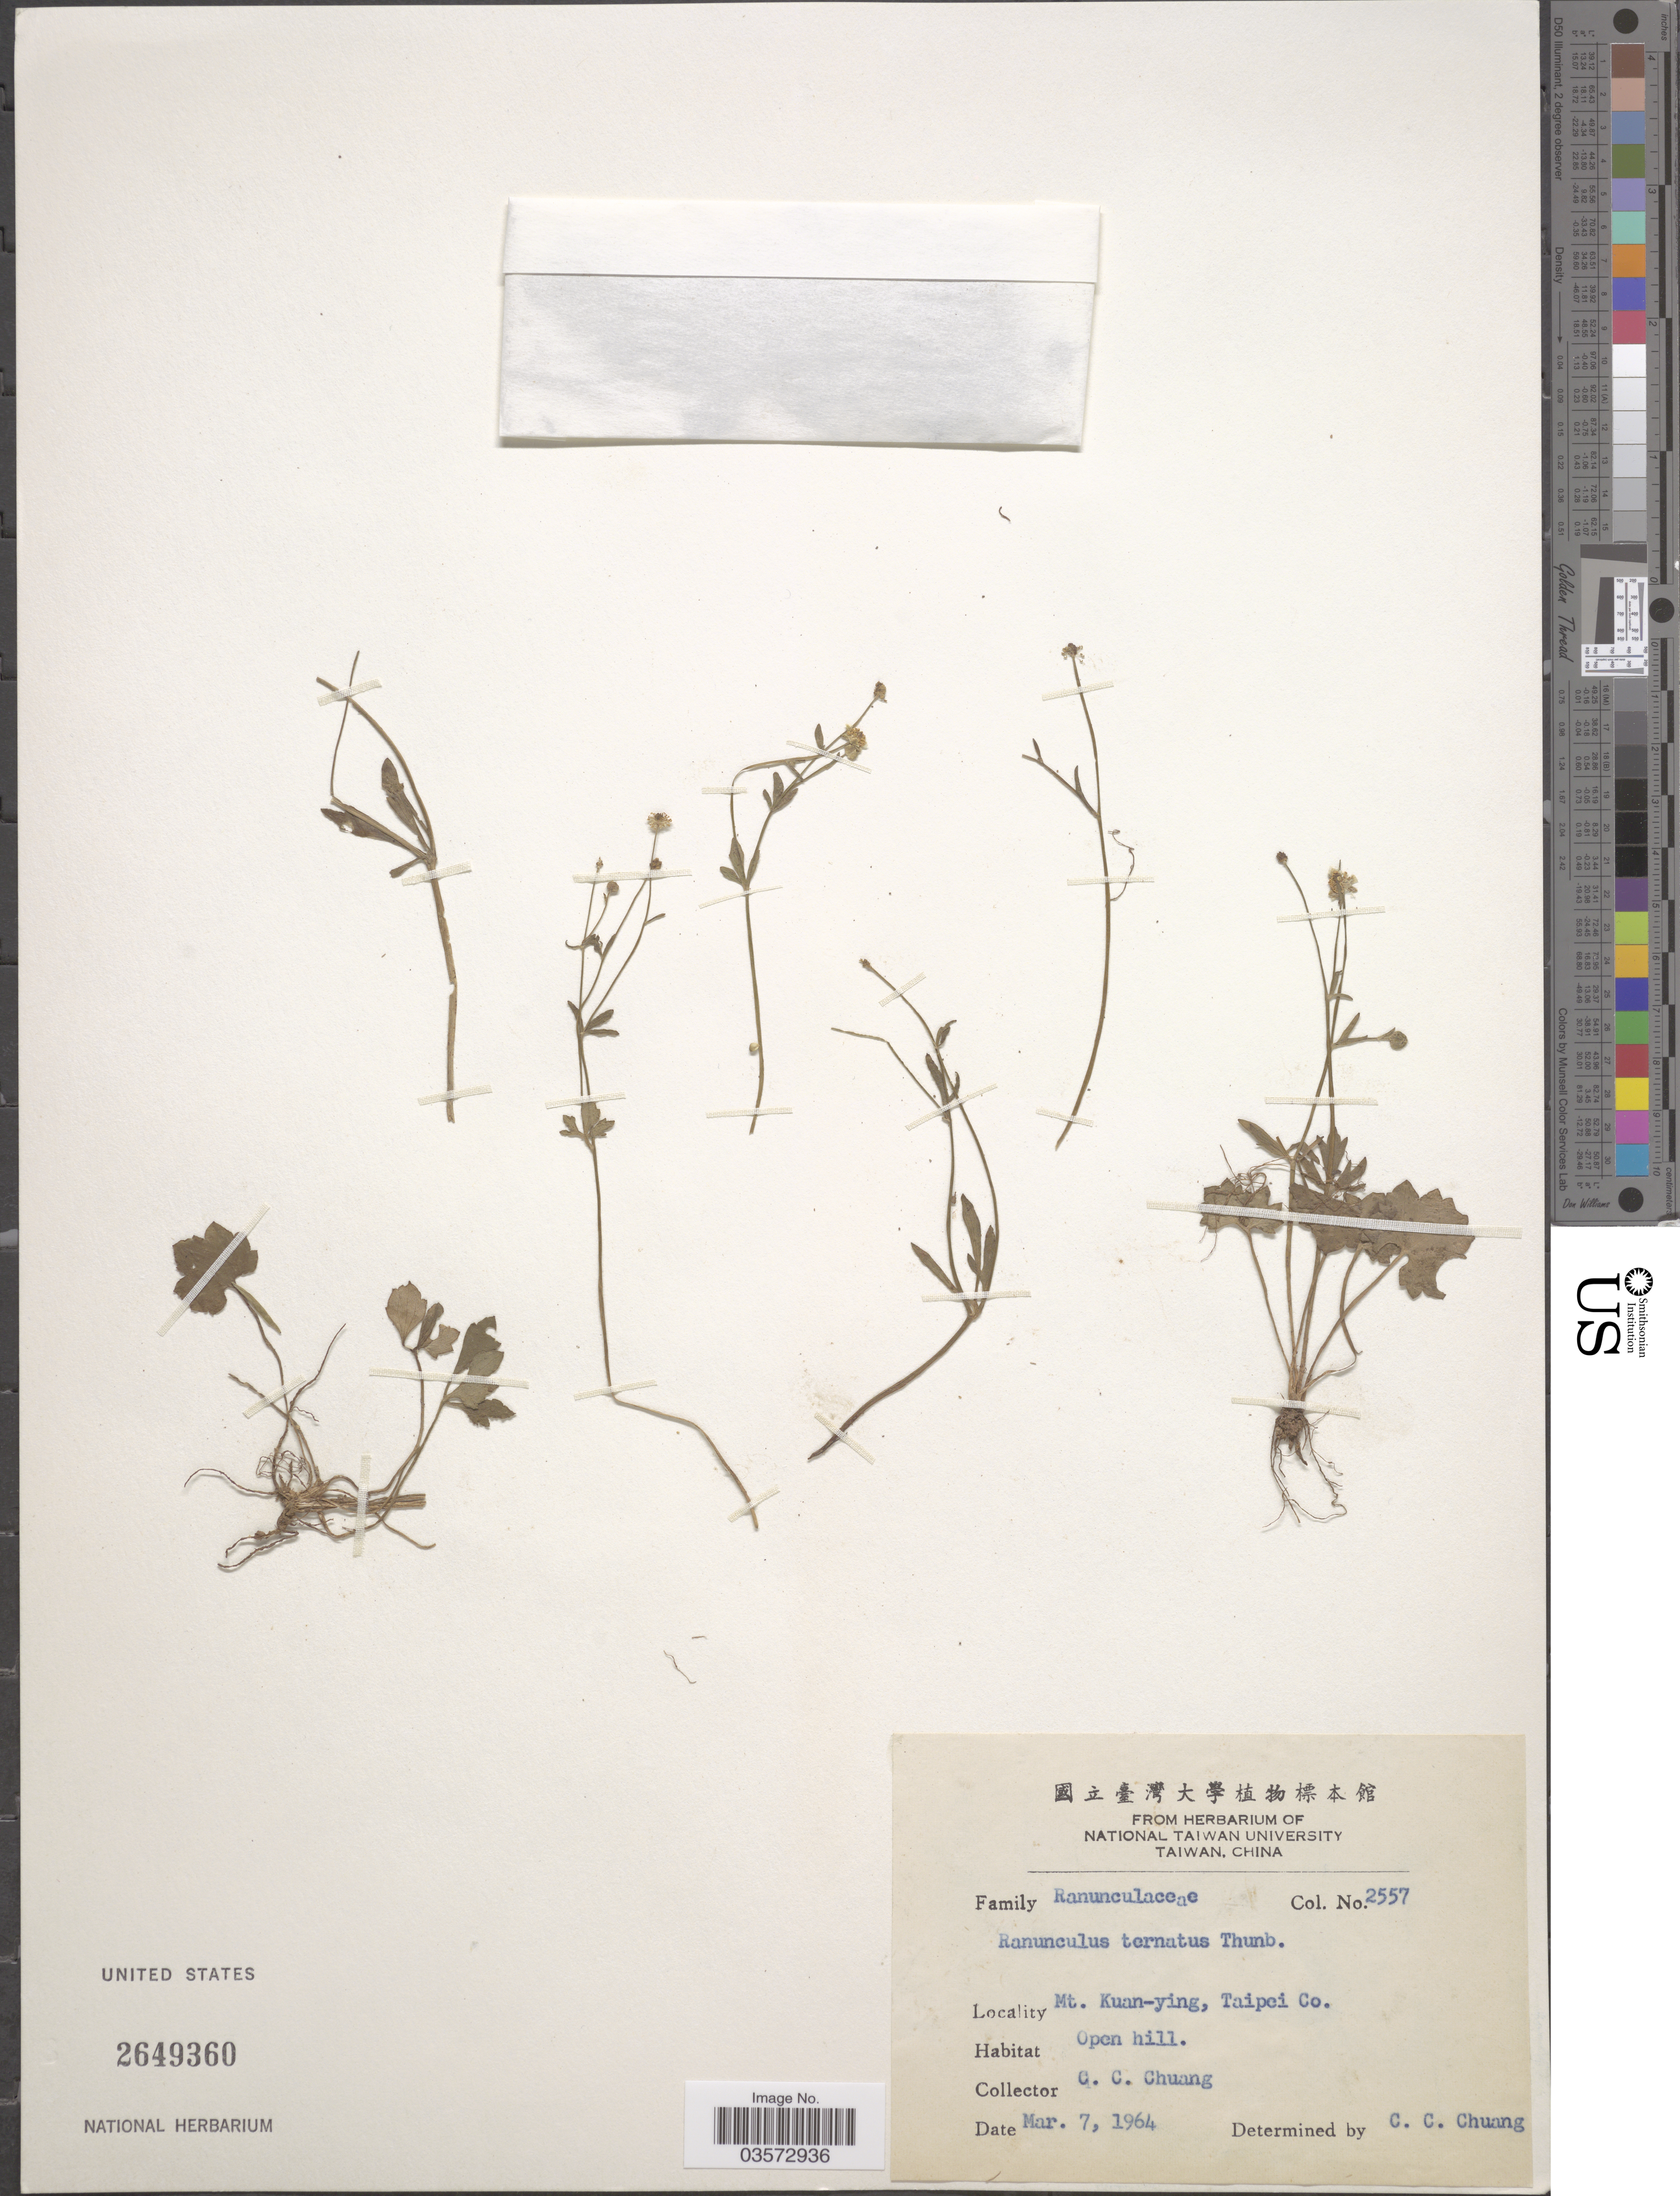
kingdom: Plantae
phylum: Tracheophyta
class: Magnoliopsida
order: Ranunculales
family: Ranunculaceae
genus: Ranunculus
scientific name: Ranunculus ternatus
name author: Thunb.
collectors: C. C. Chuang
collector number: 2557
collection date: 1964-03-07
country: Taiwan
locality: Mt. Kuan-ying, Taipei Co.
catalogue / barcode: US 2649360